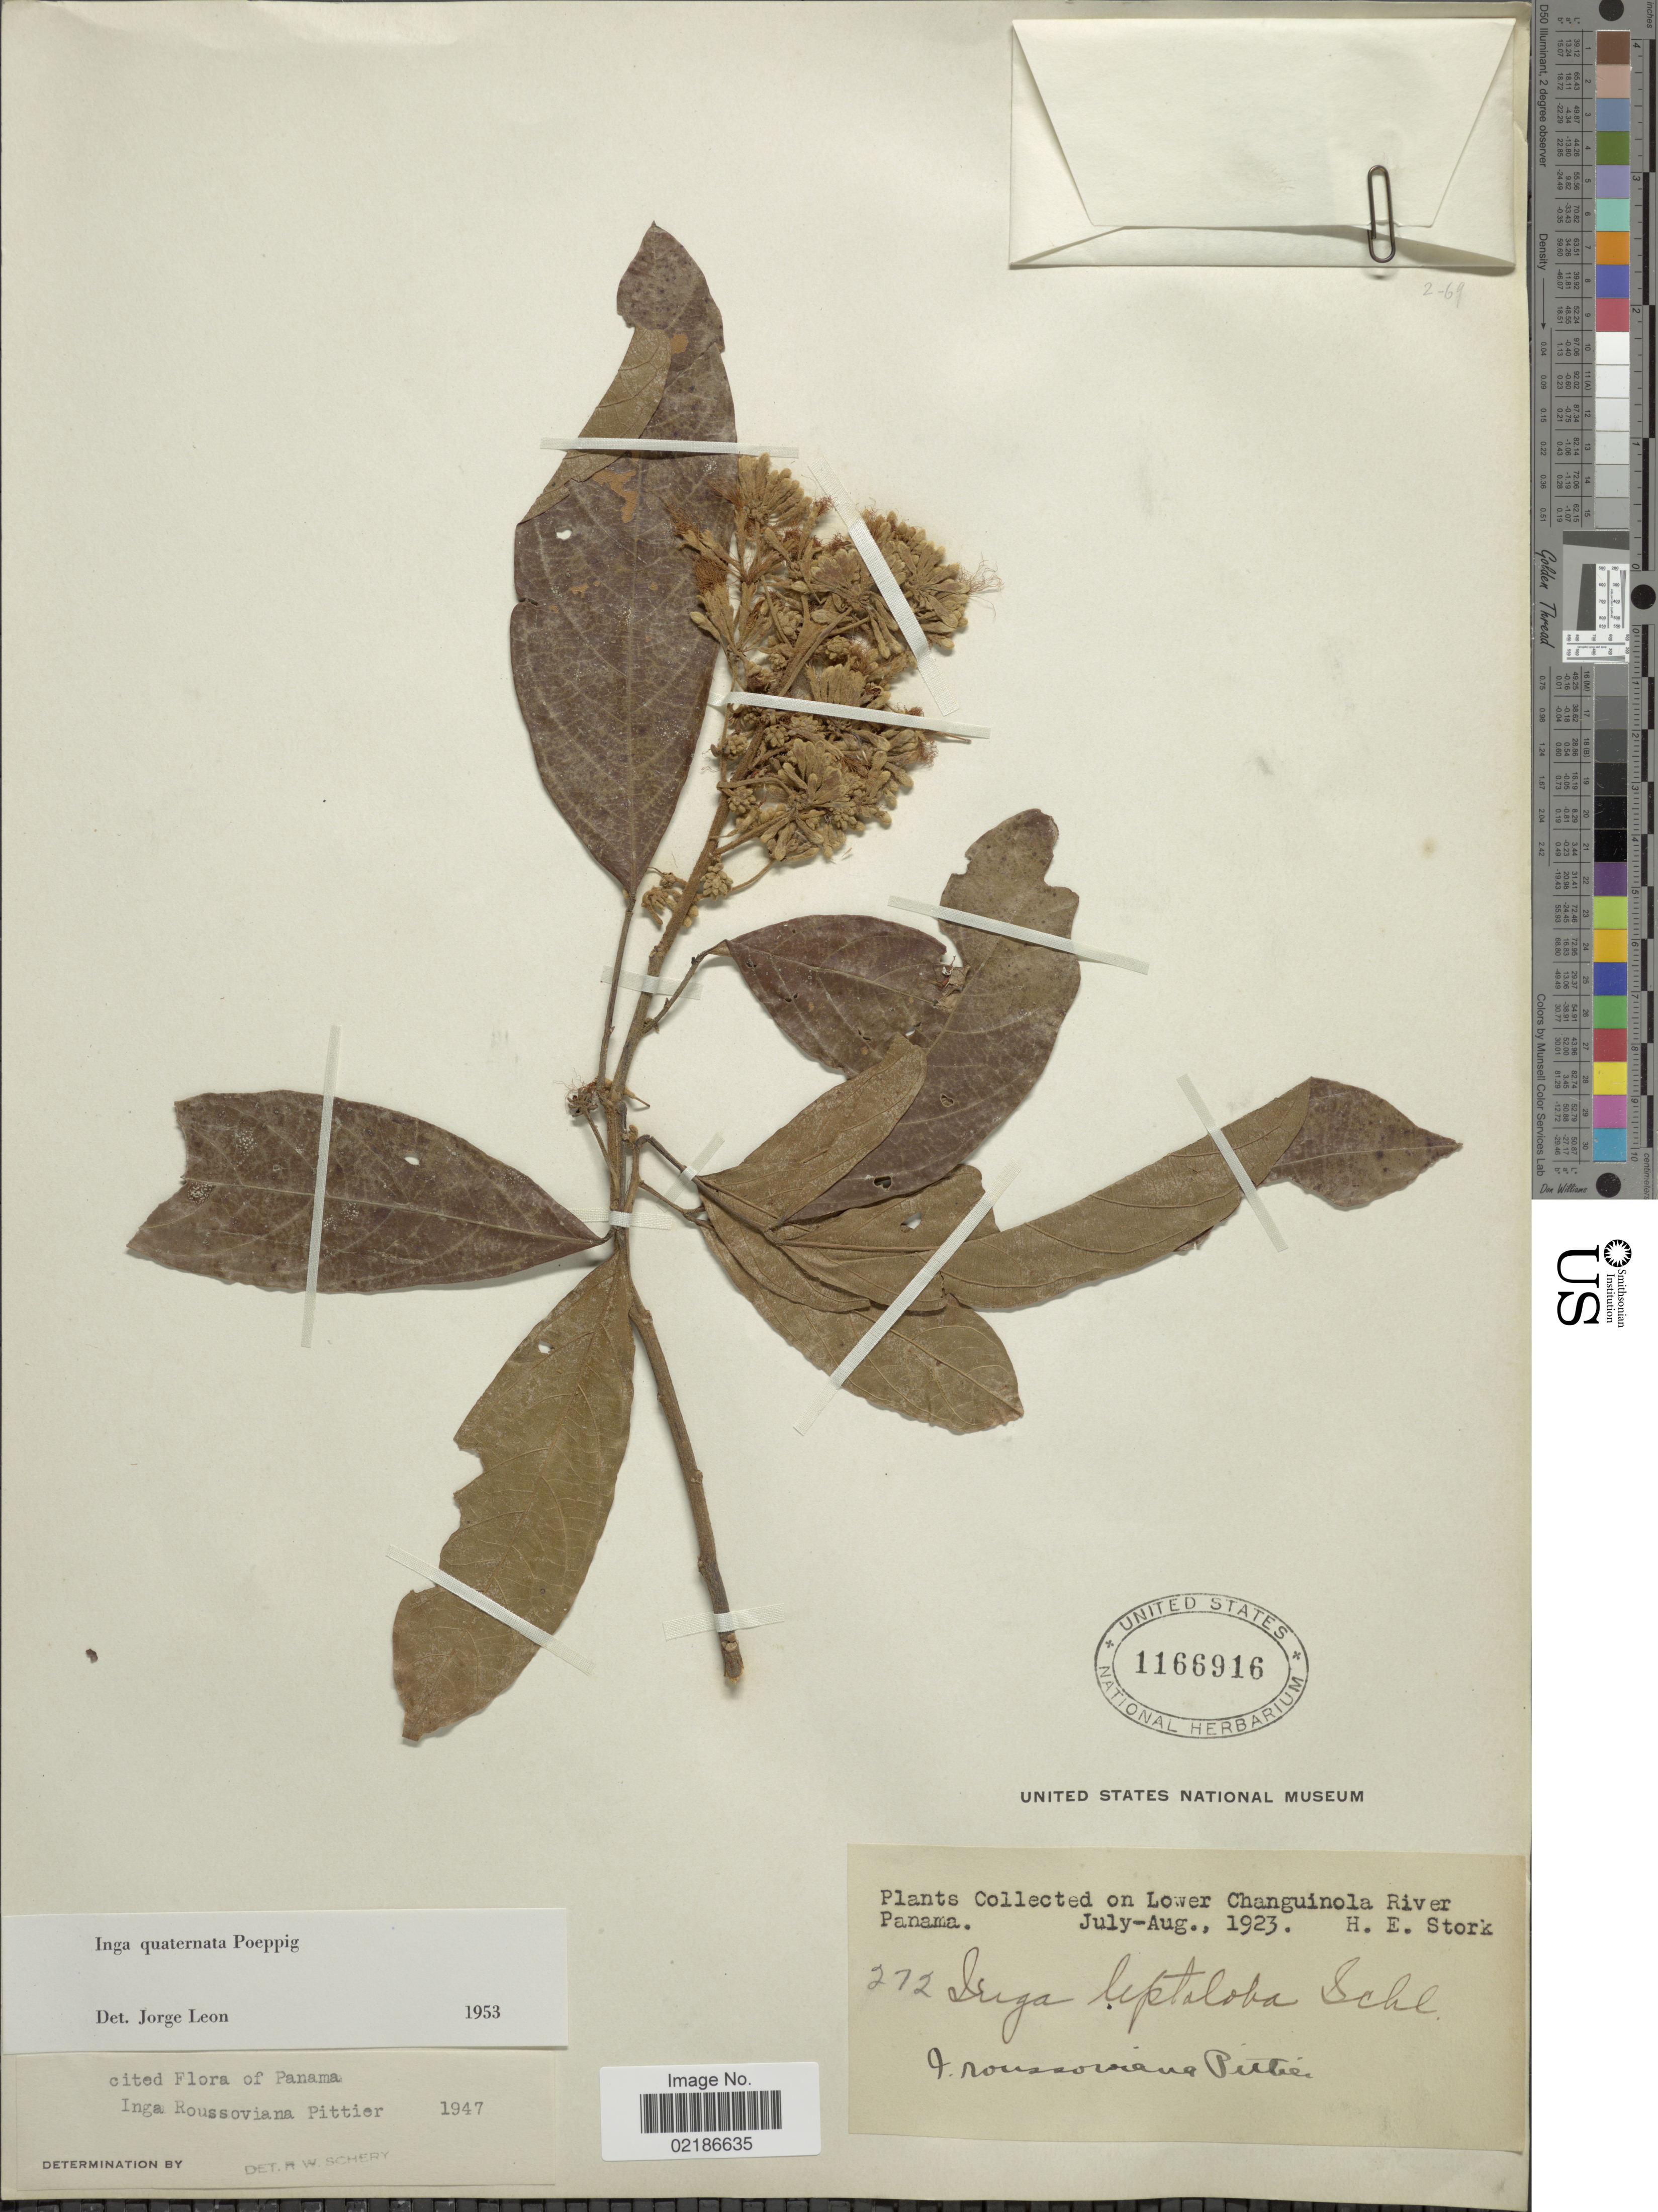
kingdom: Plantae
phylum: Tracheophyta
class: Magnoliopsida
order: Fabales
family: Fabaceae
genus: Inga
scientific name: Inga quaternata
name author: Poepp. & Endl.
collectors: H. E. Stork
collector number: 272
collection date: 1923-07/1923-08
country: Panama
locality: Lower Changuinola River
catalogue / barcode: US 1166916